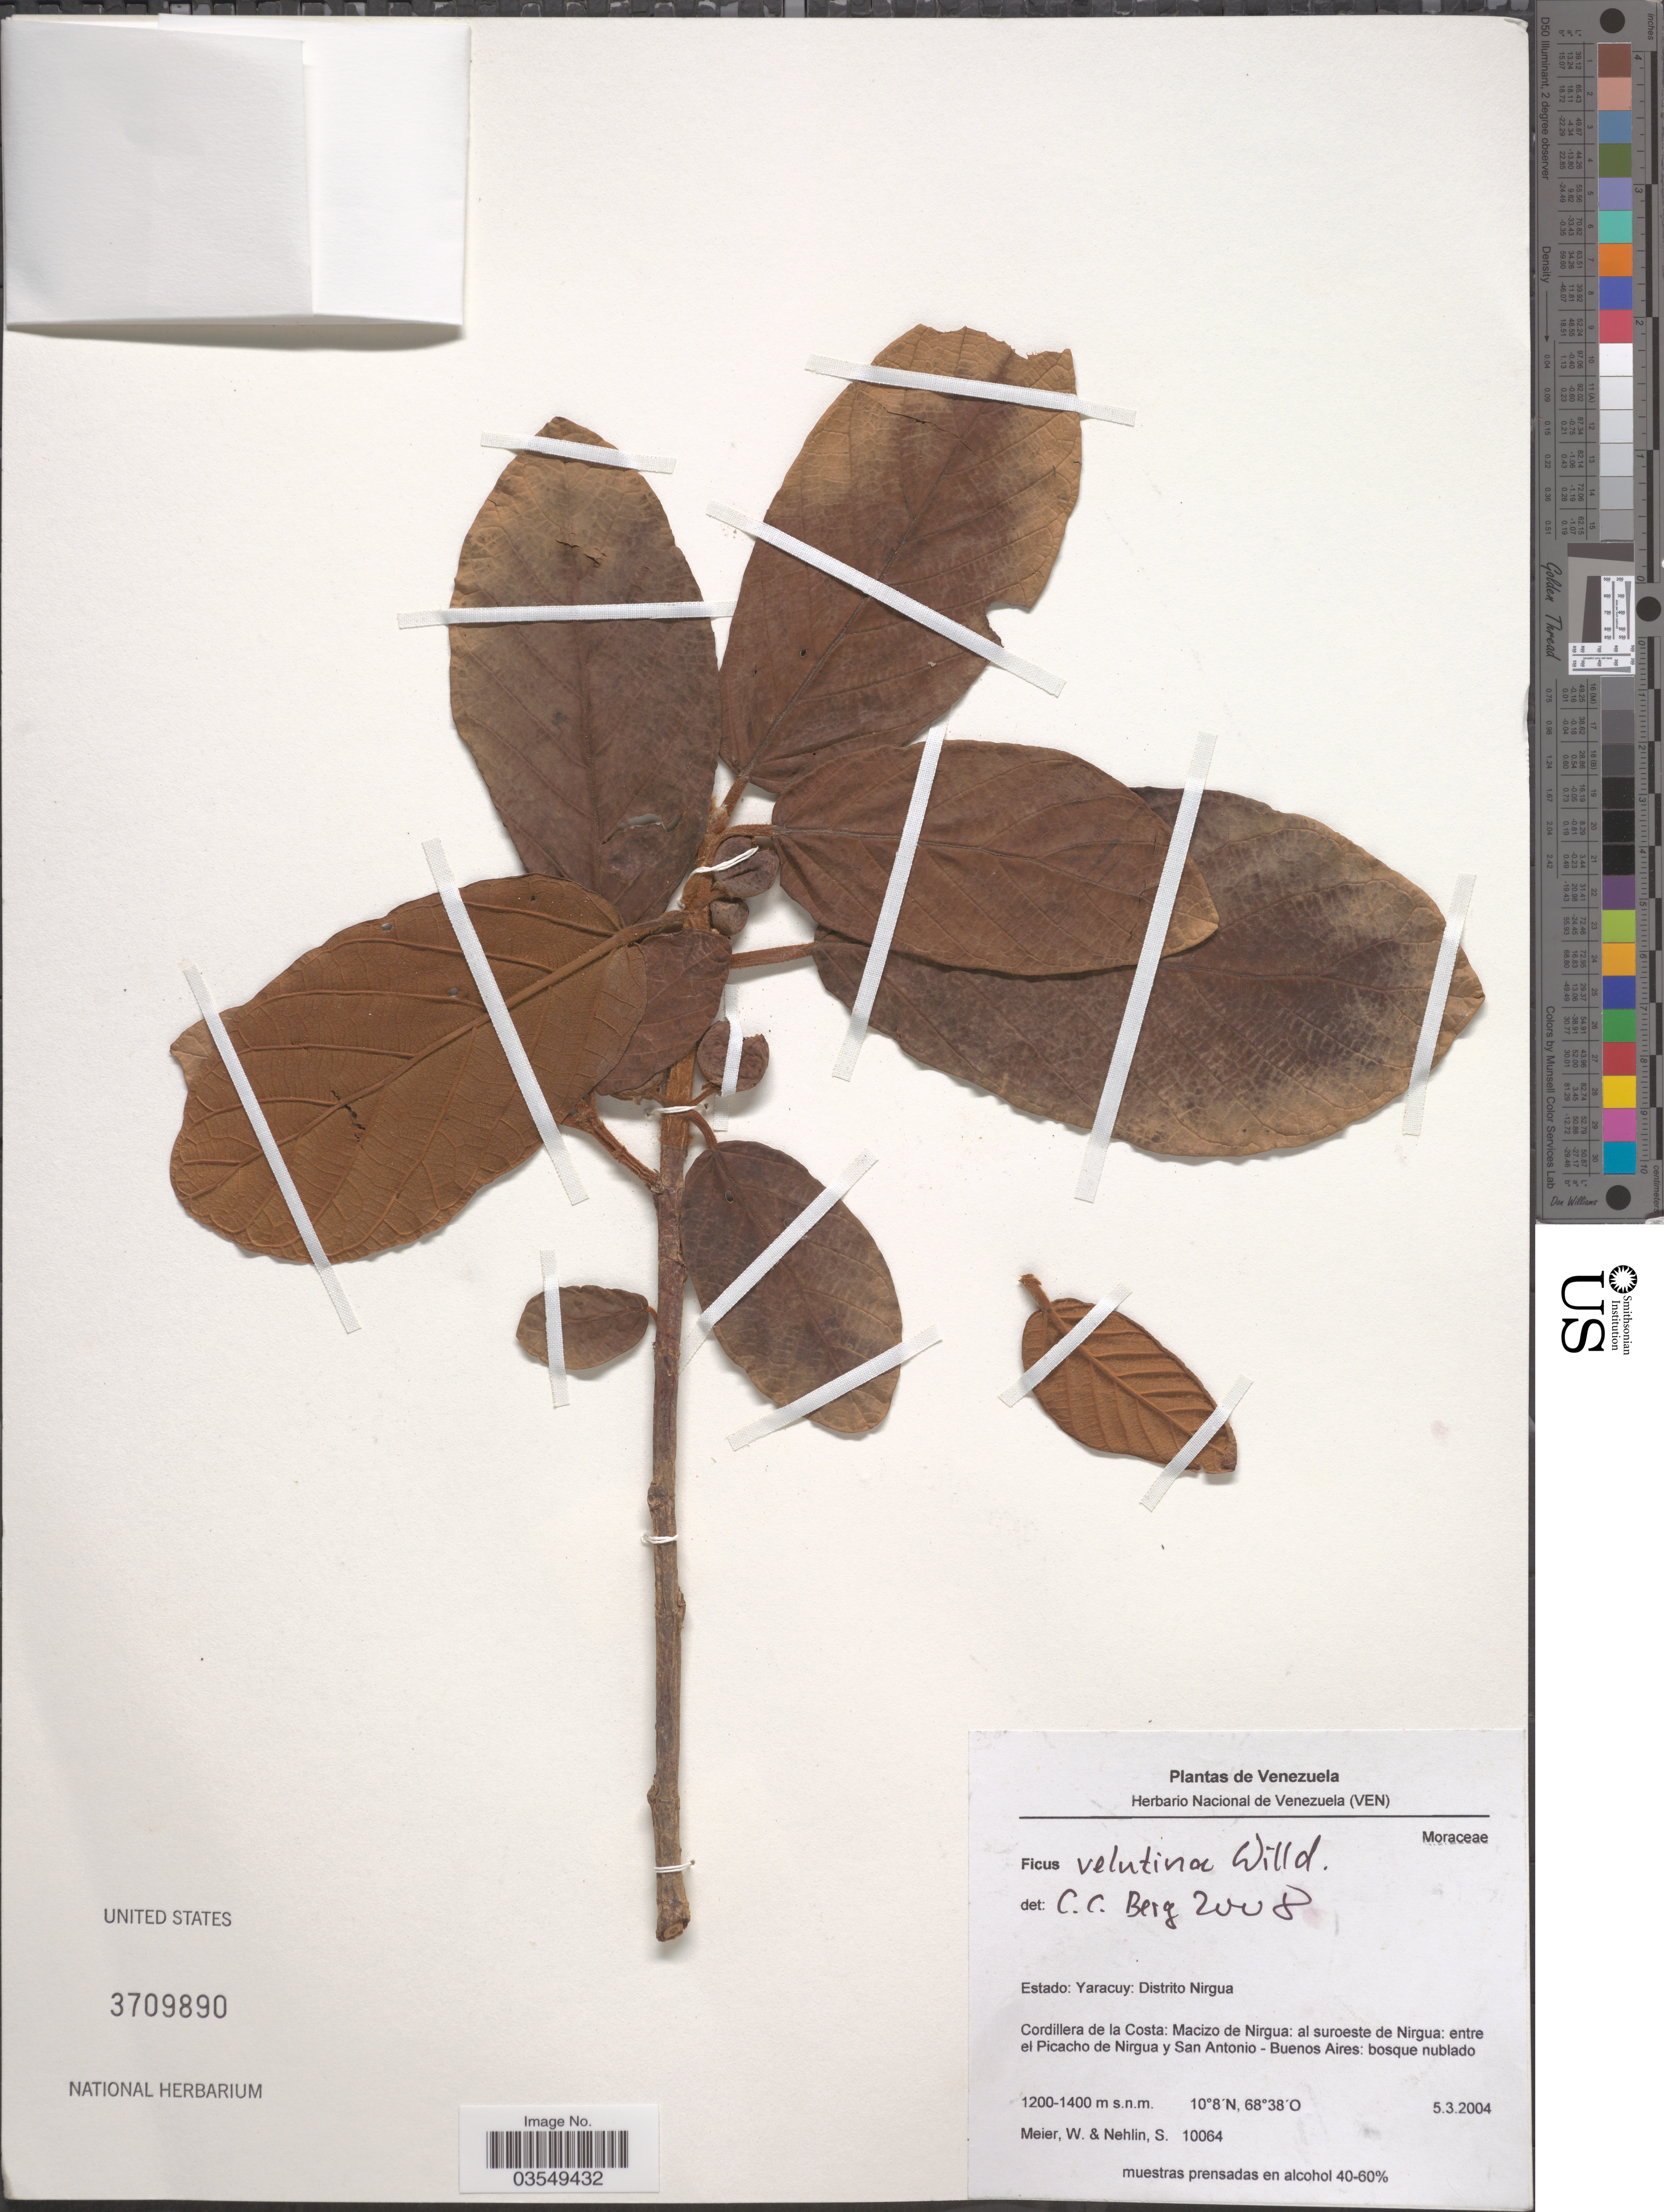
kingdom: Plantae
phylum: Tracheophyta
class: Magnoliopsida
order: Rosales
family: Moraceae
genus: Ficus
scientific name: Ficus velutina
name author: Humb. & Bonpl. ex Willd.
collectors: W. Meier & S. Nehlin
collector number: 10064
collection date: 2004-03-05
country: Venezuela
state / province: Yaracuy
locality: Distrito Nirgua. Cordillera de la Costa: Macizo de Nirgua: al suroeste de Nirgua: entre el Picacho de Nirgua y San Antonio - Buenos Aires.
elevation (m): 1200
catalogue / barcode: US 3709890